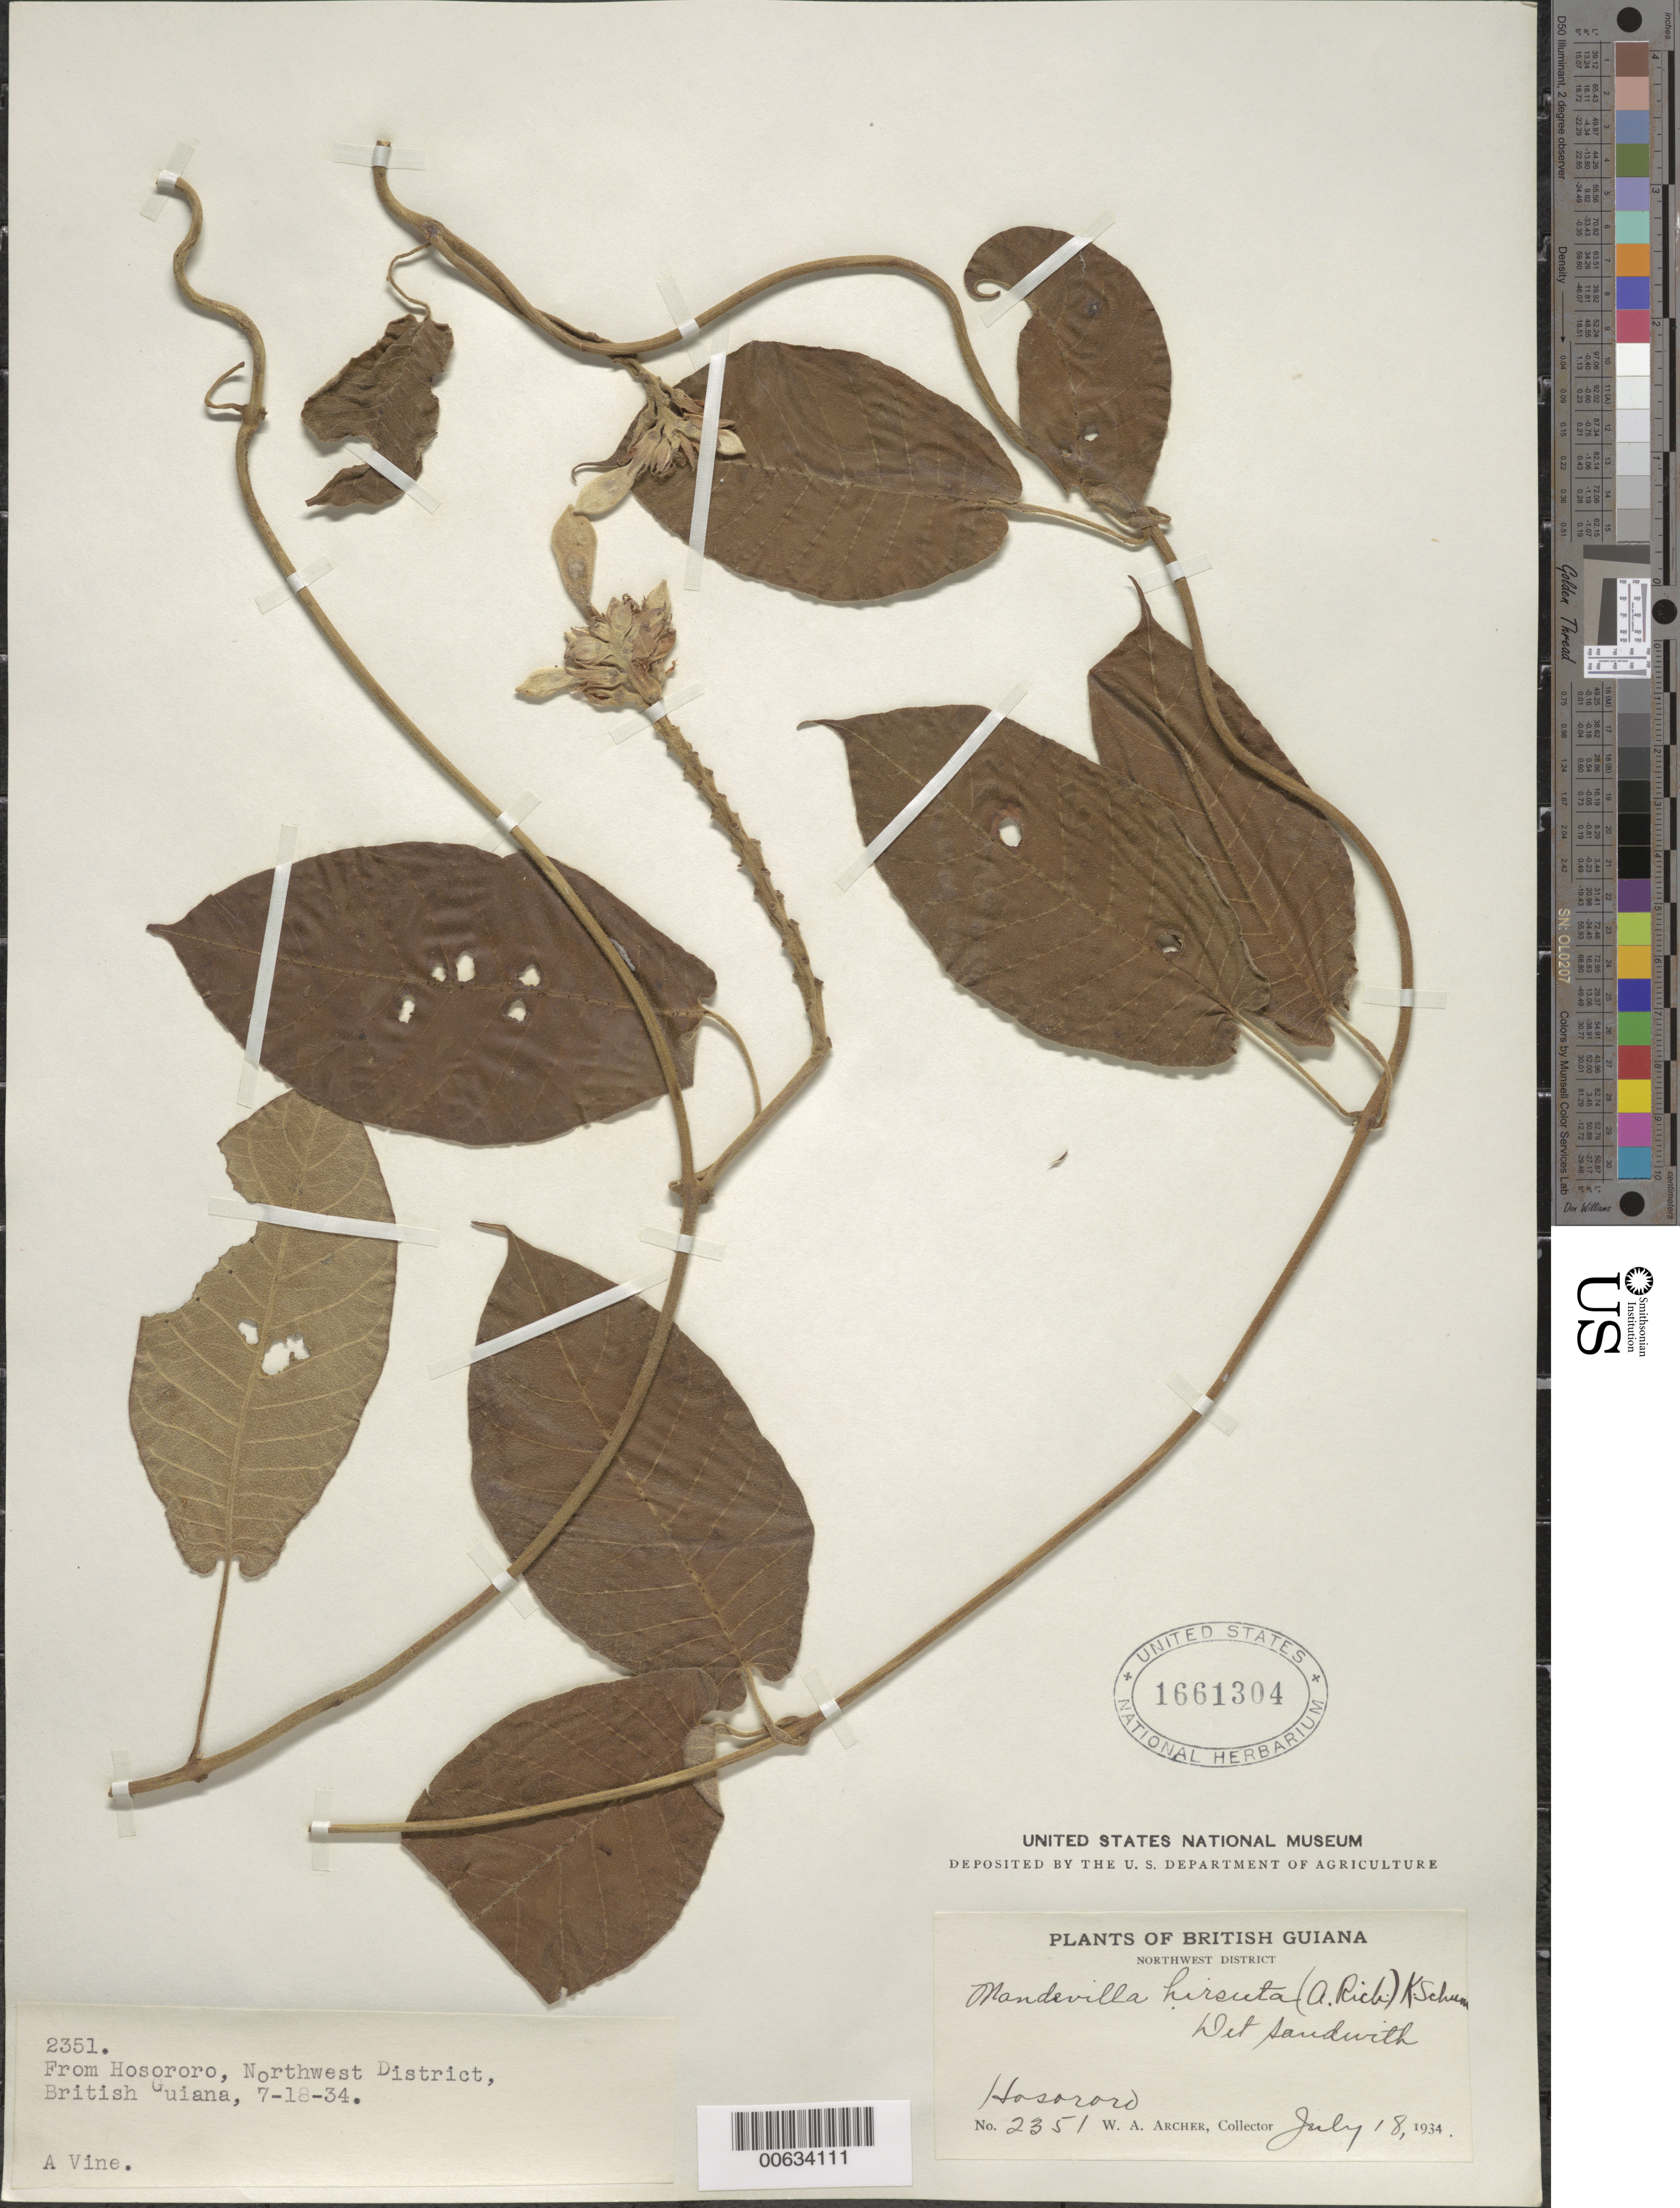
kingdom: Plantae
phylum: Tracheophyta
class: Magnoliopsida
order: Gentianales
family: Apocynaceae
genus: Mandevilla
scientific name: Mandevilla hirsuta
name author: (Rich.) K. Schum.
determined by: Sandwith, N. Y.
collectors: W. A. Archer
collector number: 2351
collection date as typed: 18-Jul-34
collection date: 1934-07-18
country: Guyana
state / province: Barima-Waini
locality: Hosororo, NW Dist.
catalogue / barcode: US 1661304